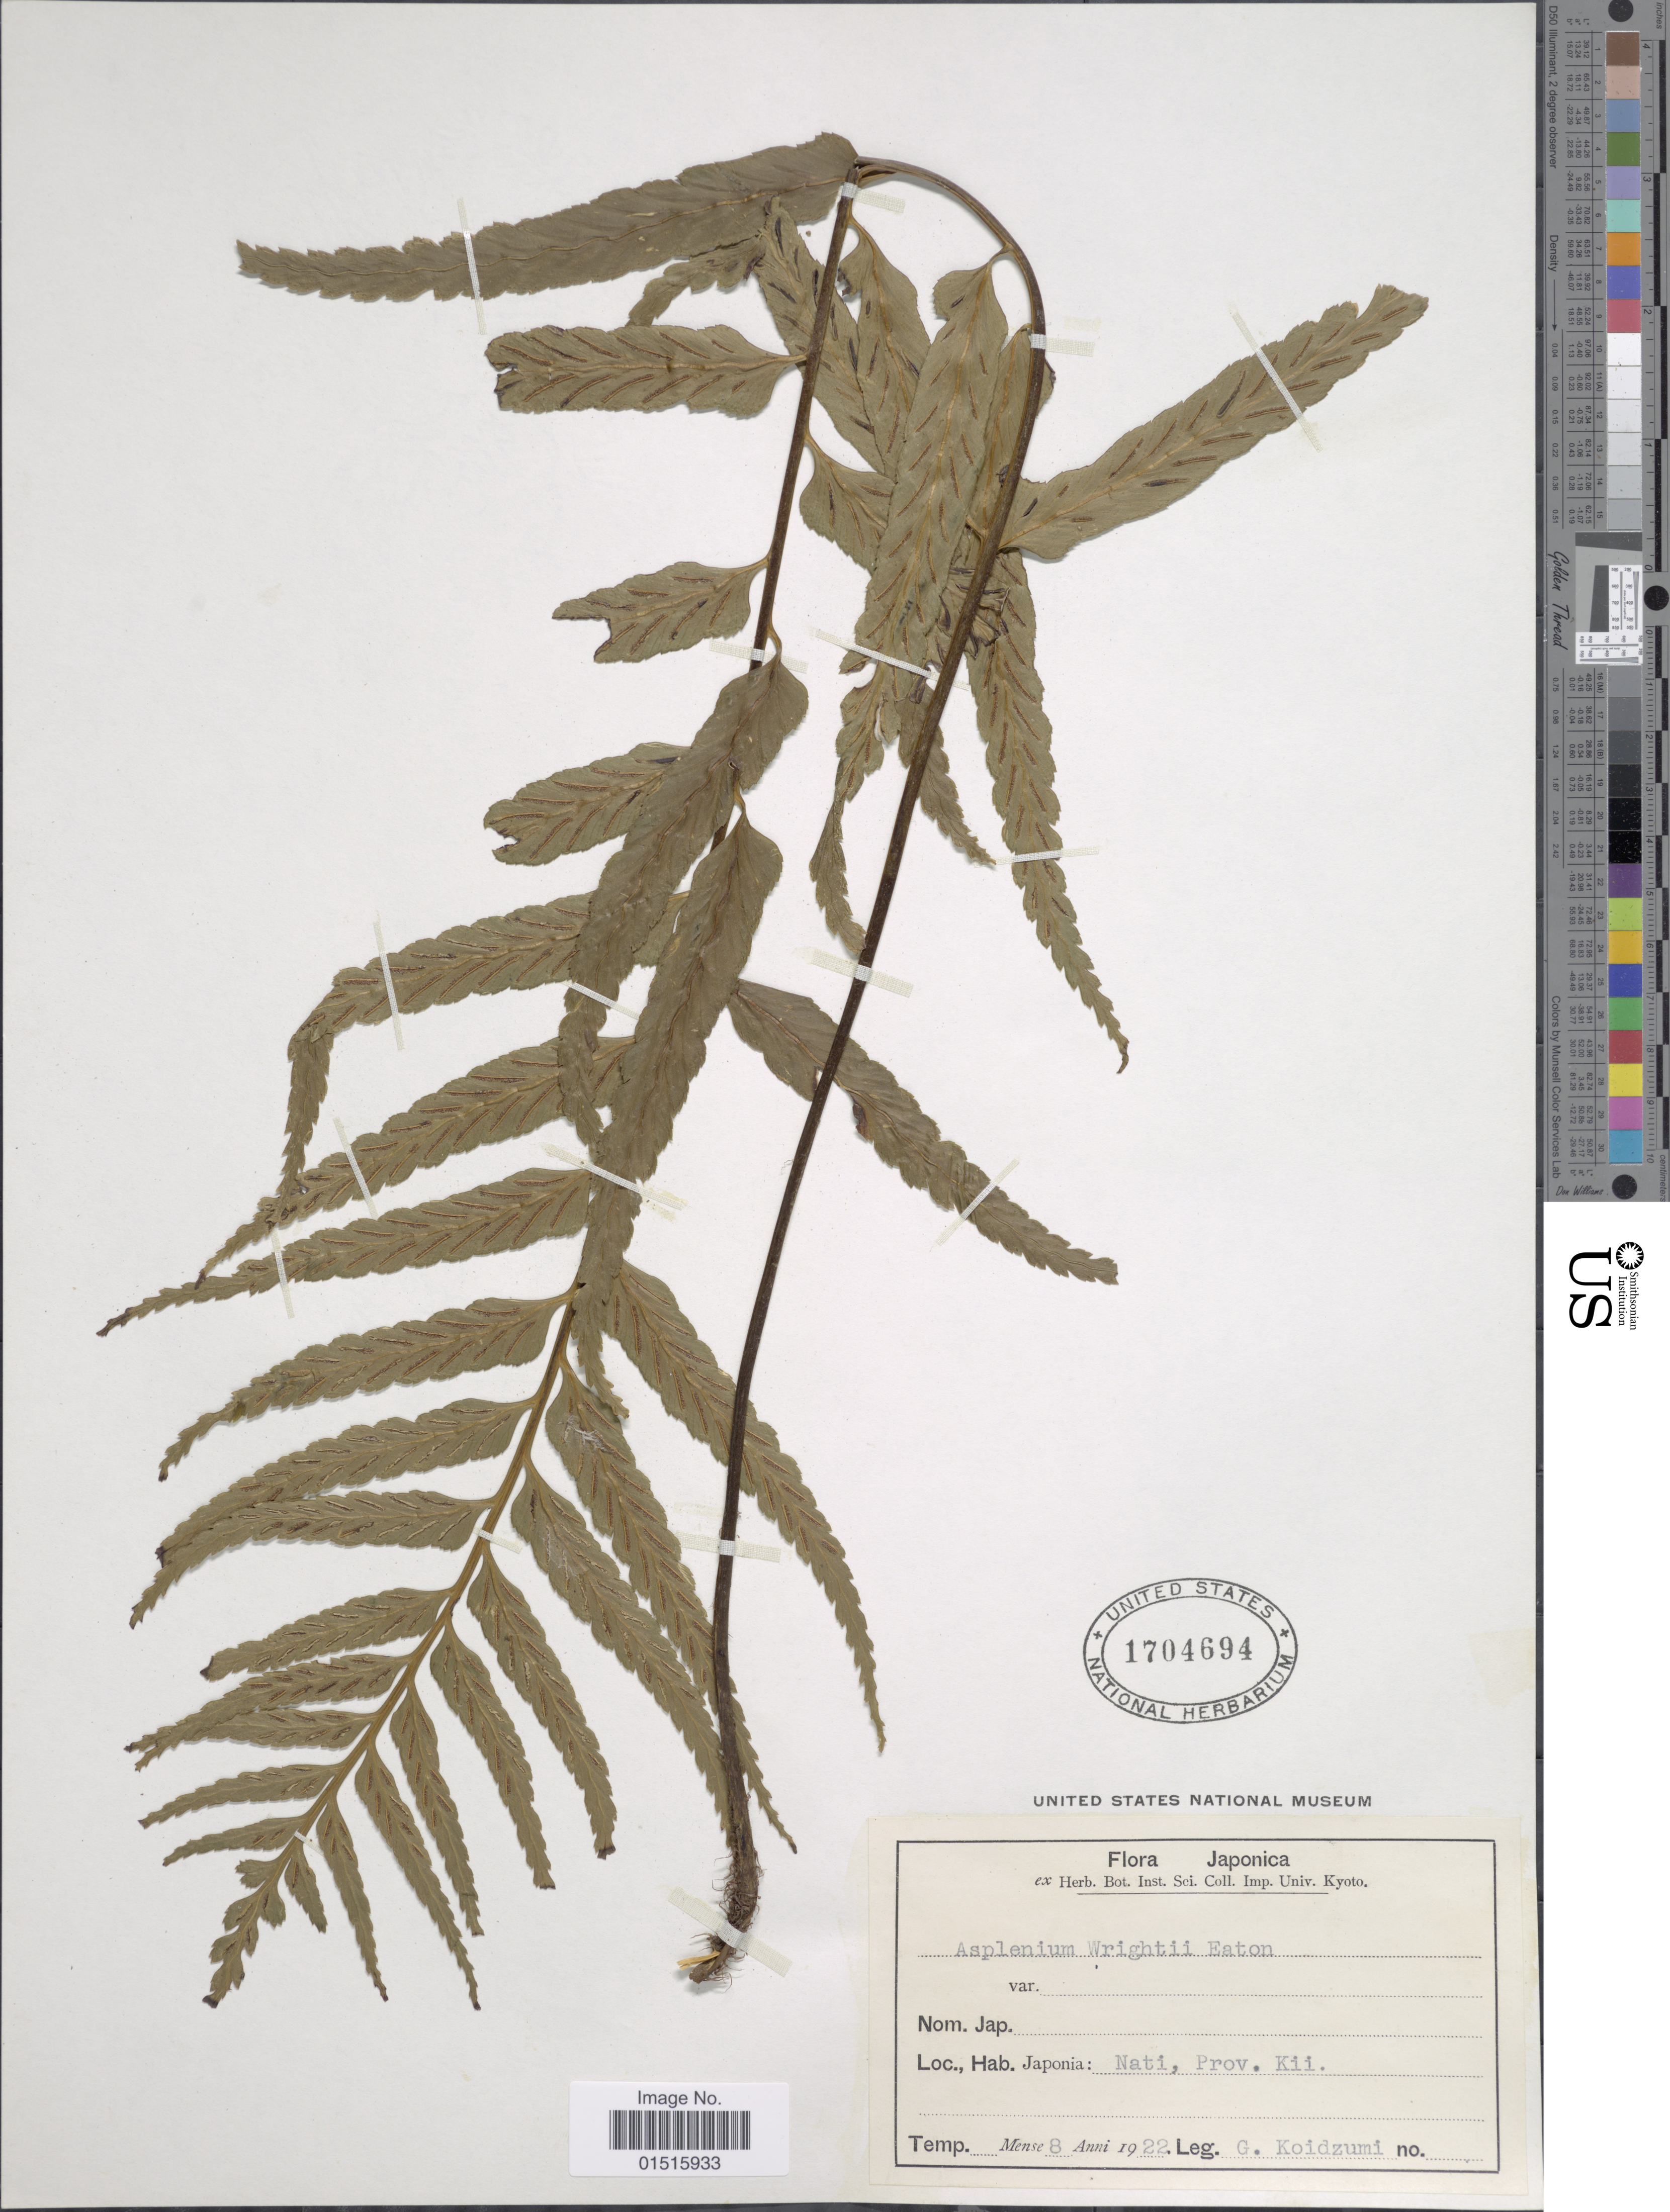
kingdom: Plantae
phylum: Tracheophyta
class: Polypodiopsida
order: Polypodiales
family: Aspleniaceae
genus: Asplenium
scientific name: Asplenium wrightii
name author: D.C. Eaton ex Hook.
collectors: G. Koidzumi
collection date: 1922-08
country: Japan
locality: Nati, Prov. Kii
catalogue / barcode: US 1704694